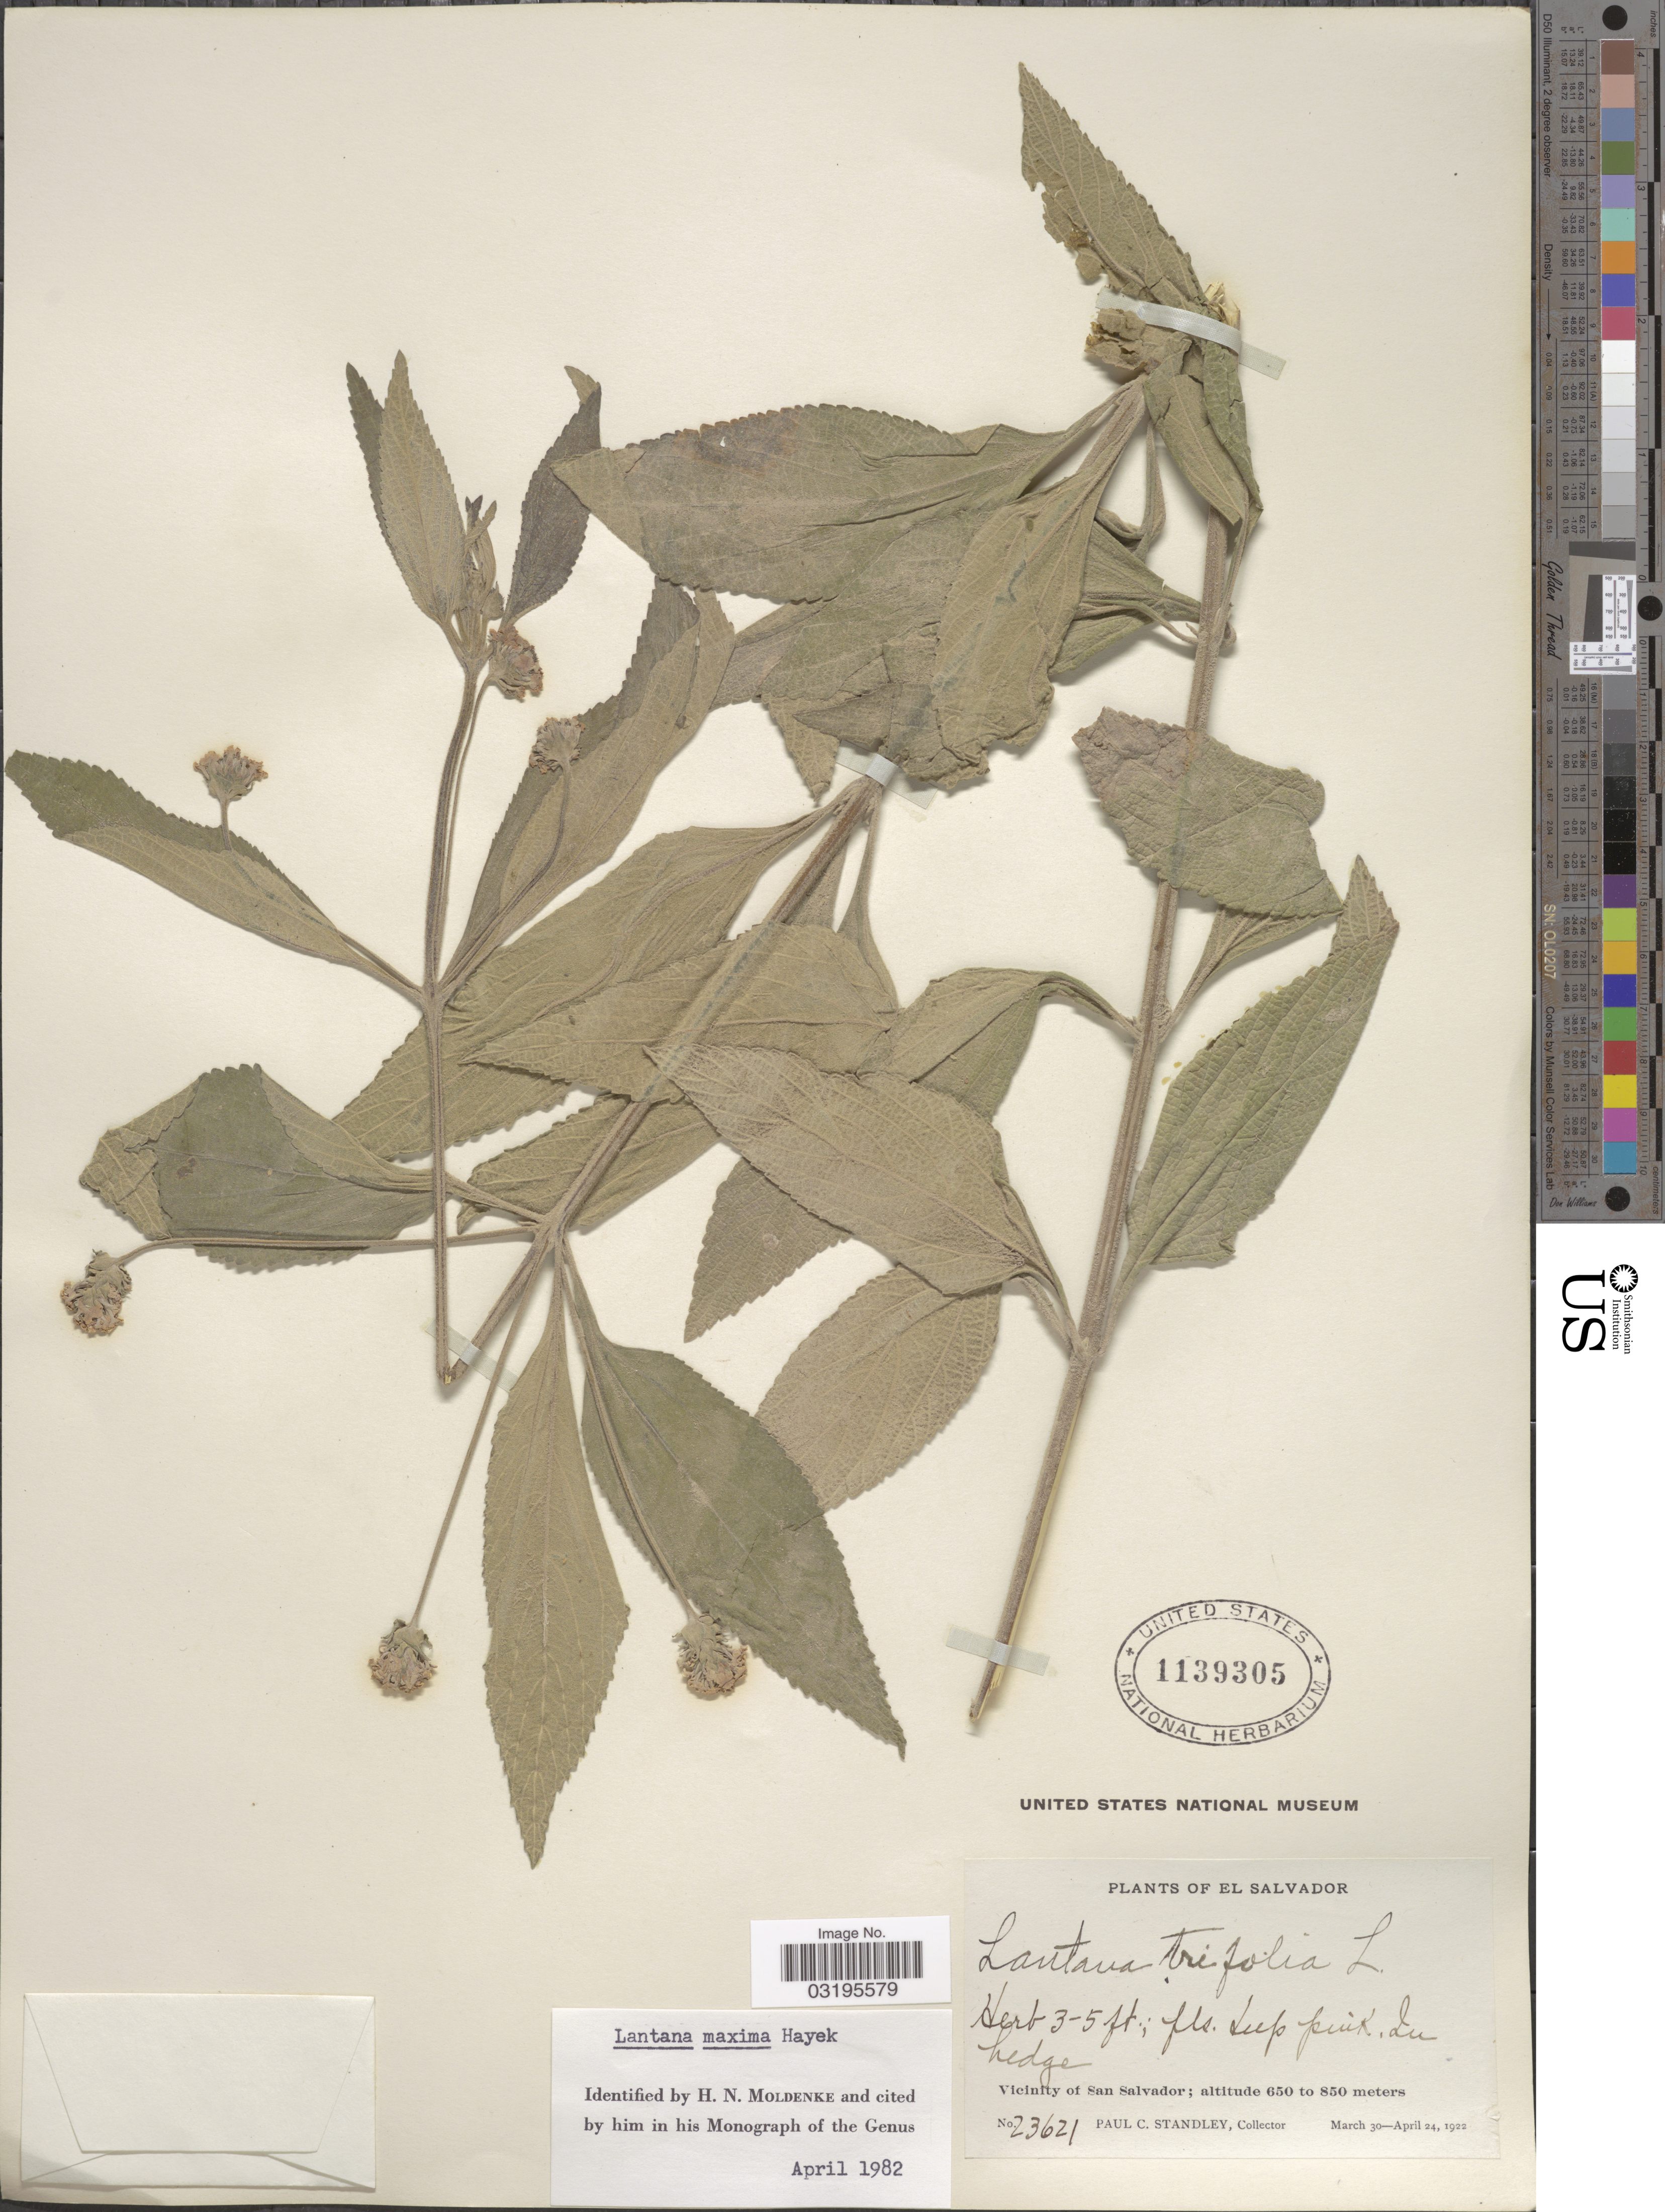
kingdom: Plantae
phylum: Tracheophyta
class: Magnoliopsida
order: Lamiales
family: Verbenaceae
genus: Lantana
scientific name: Lantana maxima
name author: Hayek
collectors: P. C. Standley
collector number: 23621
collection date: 1922-03-30/1922-04-24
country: El Salvador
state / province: San Salvador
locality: Vicinity of San Salvador.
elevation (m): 650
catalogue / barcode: US 1139305